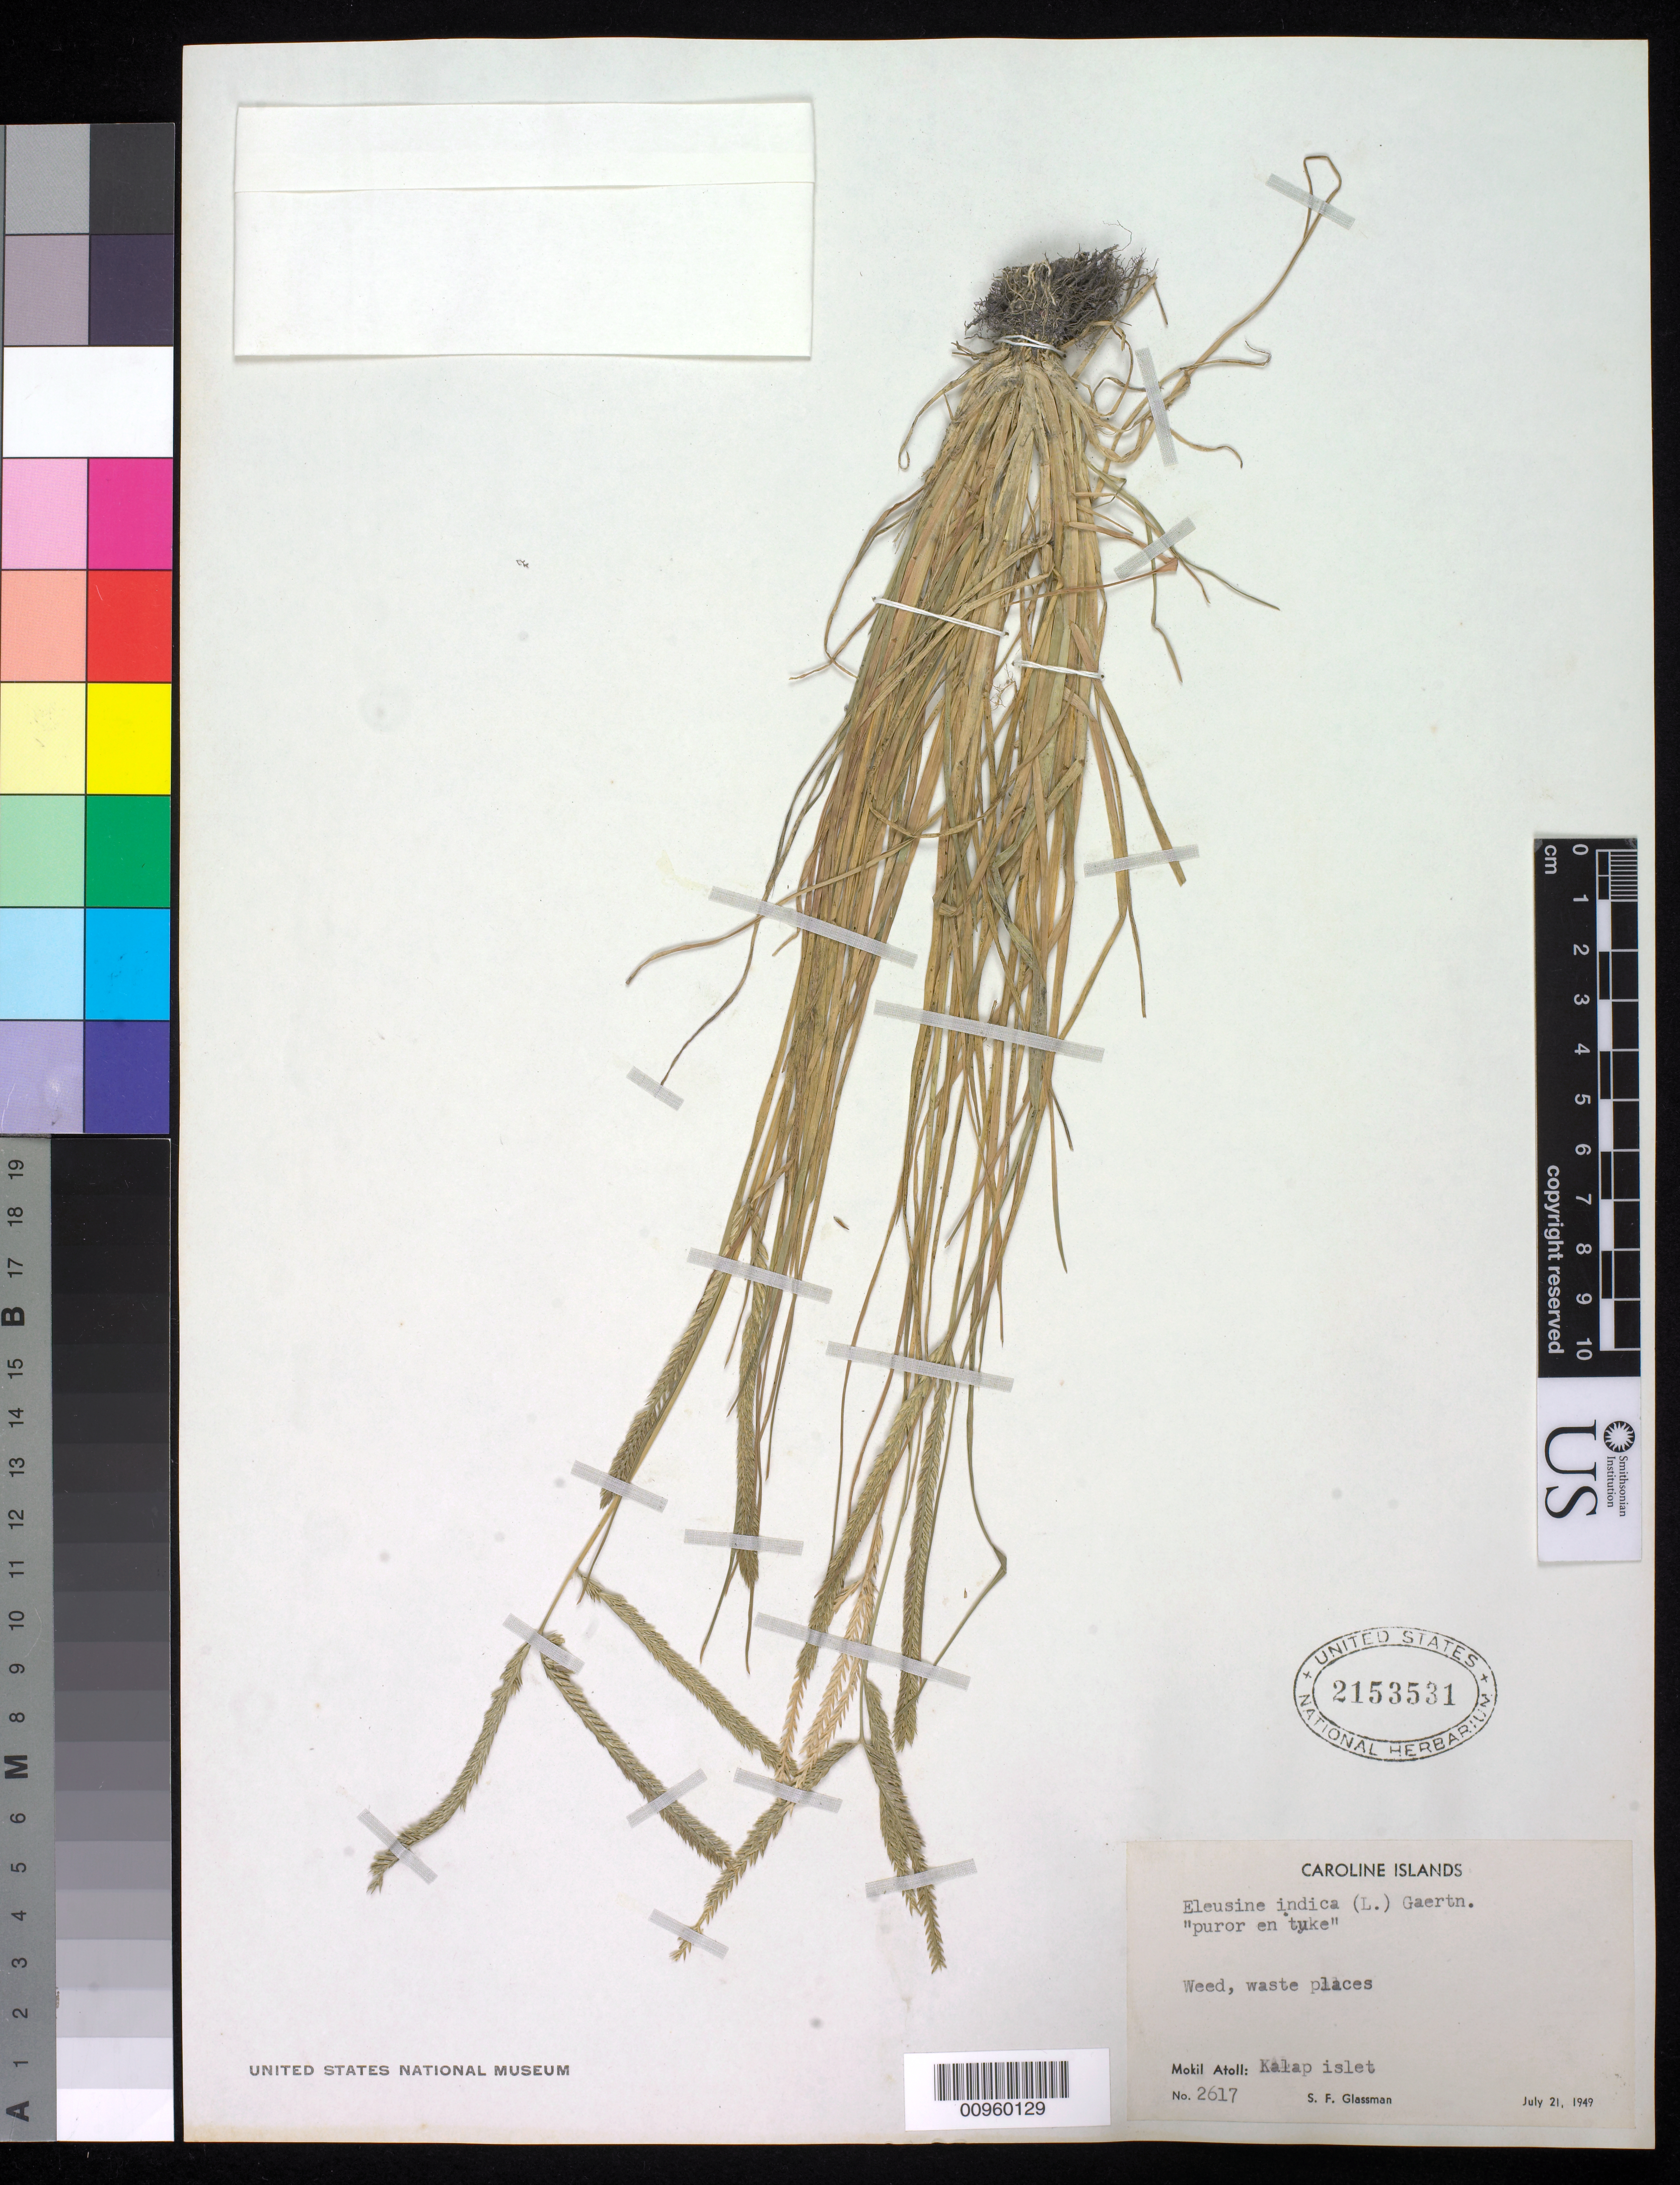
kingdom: Plantae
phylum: Tracheophyta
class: Liliopsida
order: Poales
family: Poaceae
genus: Eleusine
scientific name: Eleusine indica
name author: (L.) Gaertn.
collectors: S. F. Glassman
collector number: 2617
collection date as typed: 21 Jul 1949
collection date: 1949-07-21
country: Micronesia, Federated States of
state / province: Pohnpei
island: Mwokil (Mokil) Atoll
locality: Kalap islet. Weed, waste places.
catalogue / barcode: US 2153531